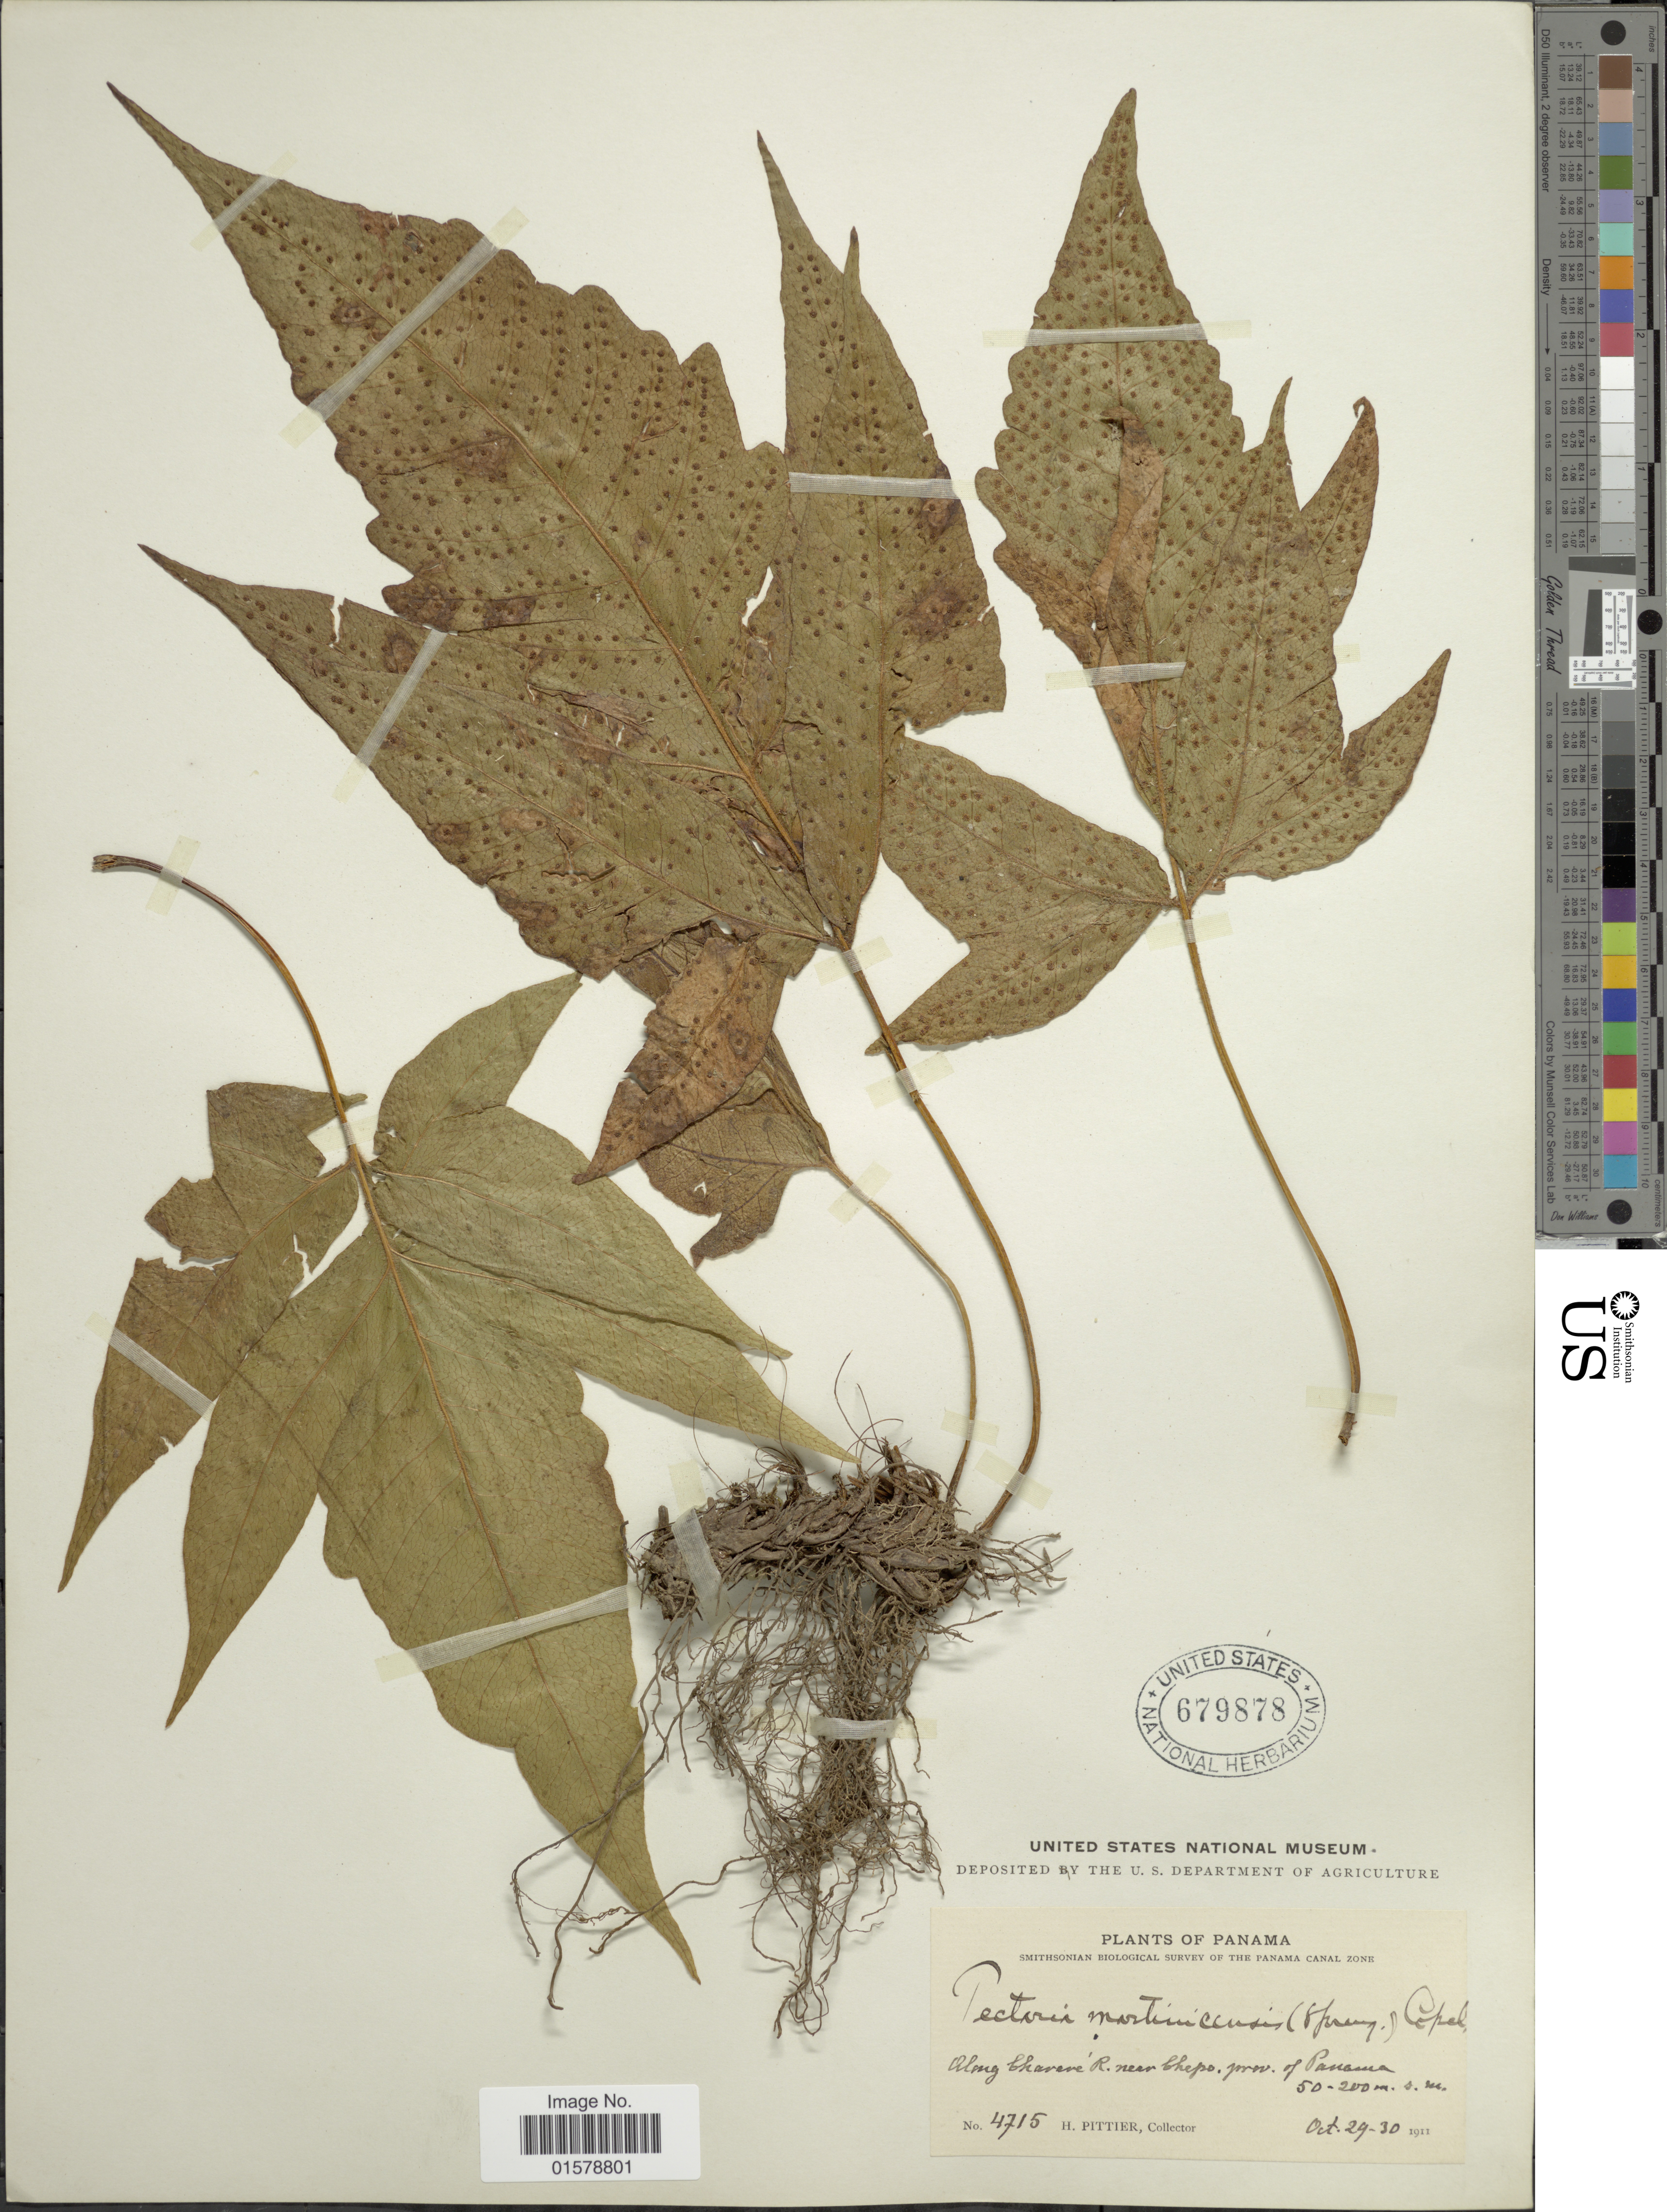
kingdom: Plantae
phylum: Tracheophyta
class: Polypodiopsida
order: Polypodiales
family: Tectariaceae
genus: Tectaria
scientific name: Tectaria pilosa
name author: (Fée) Maxon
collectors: H. F. Pittier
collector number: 4715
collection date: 1911-10-29/1911-10-30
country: Panama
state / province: Panamá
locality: Along Chararé R. near Chepo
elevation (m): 50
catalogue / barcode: US 679878